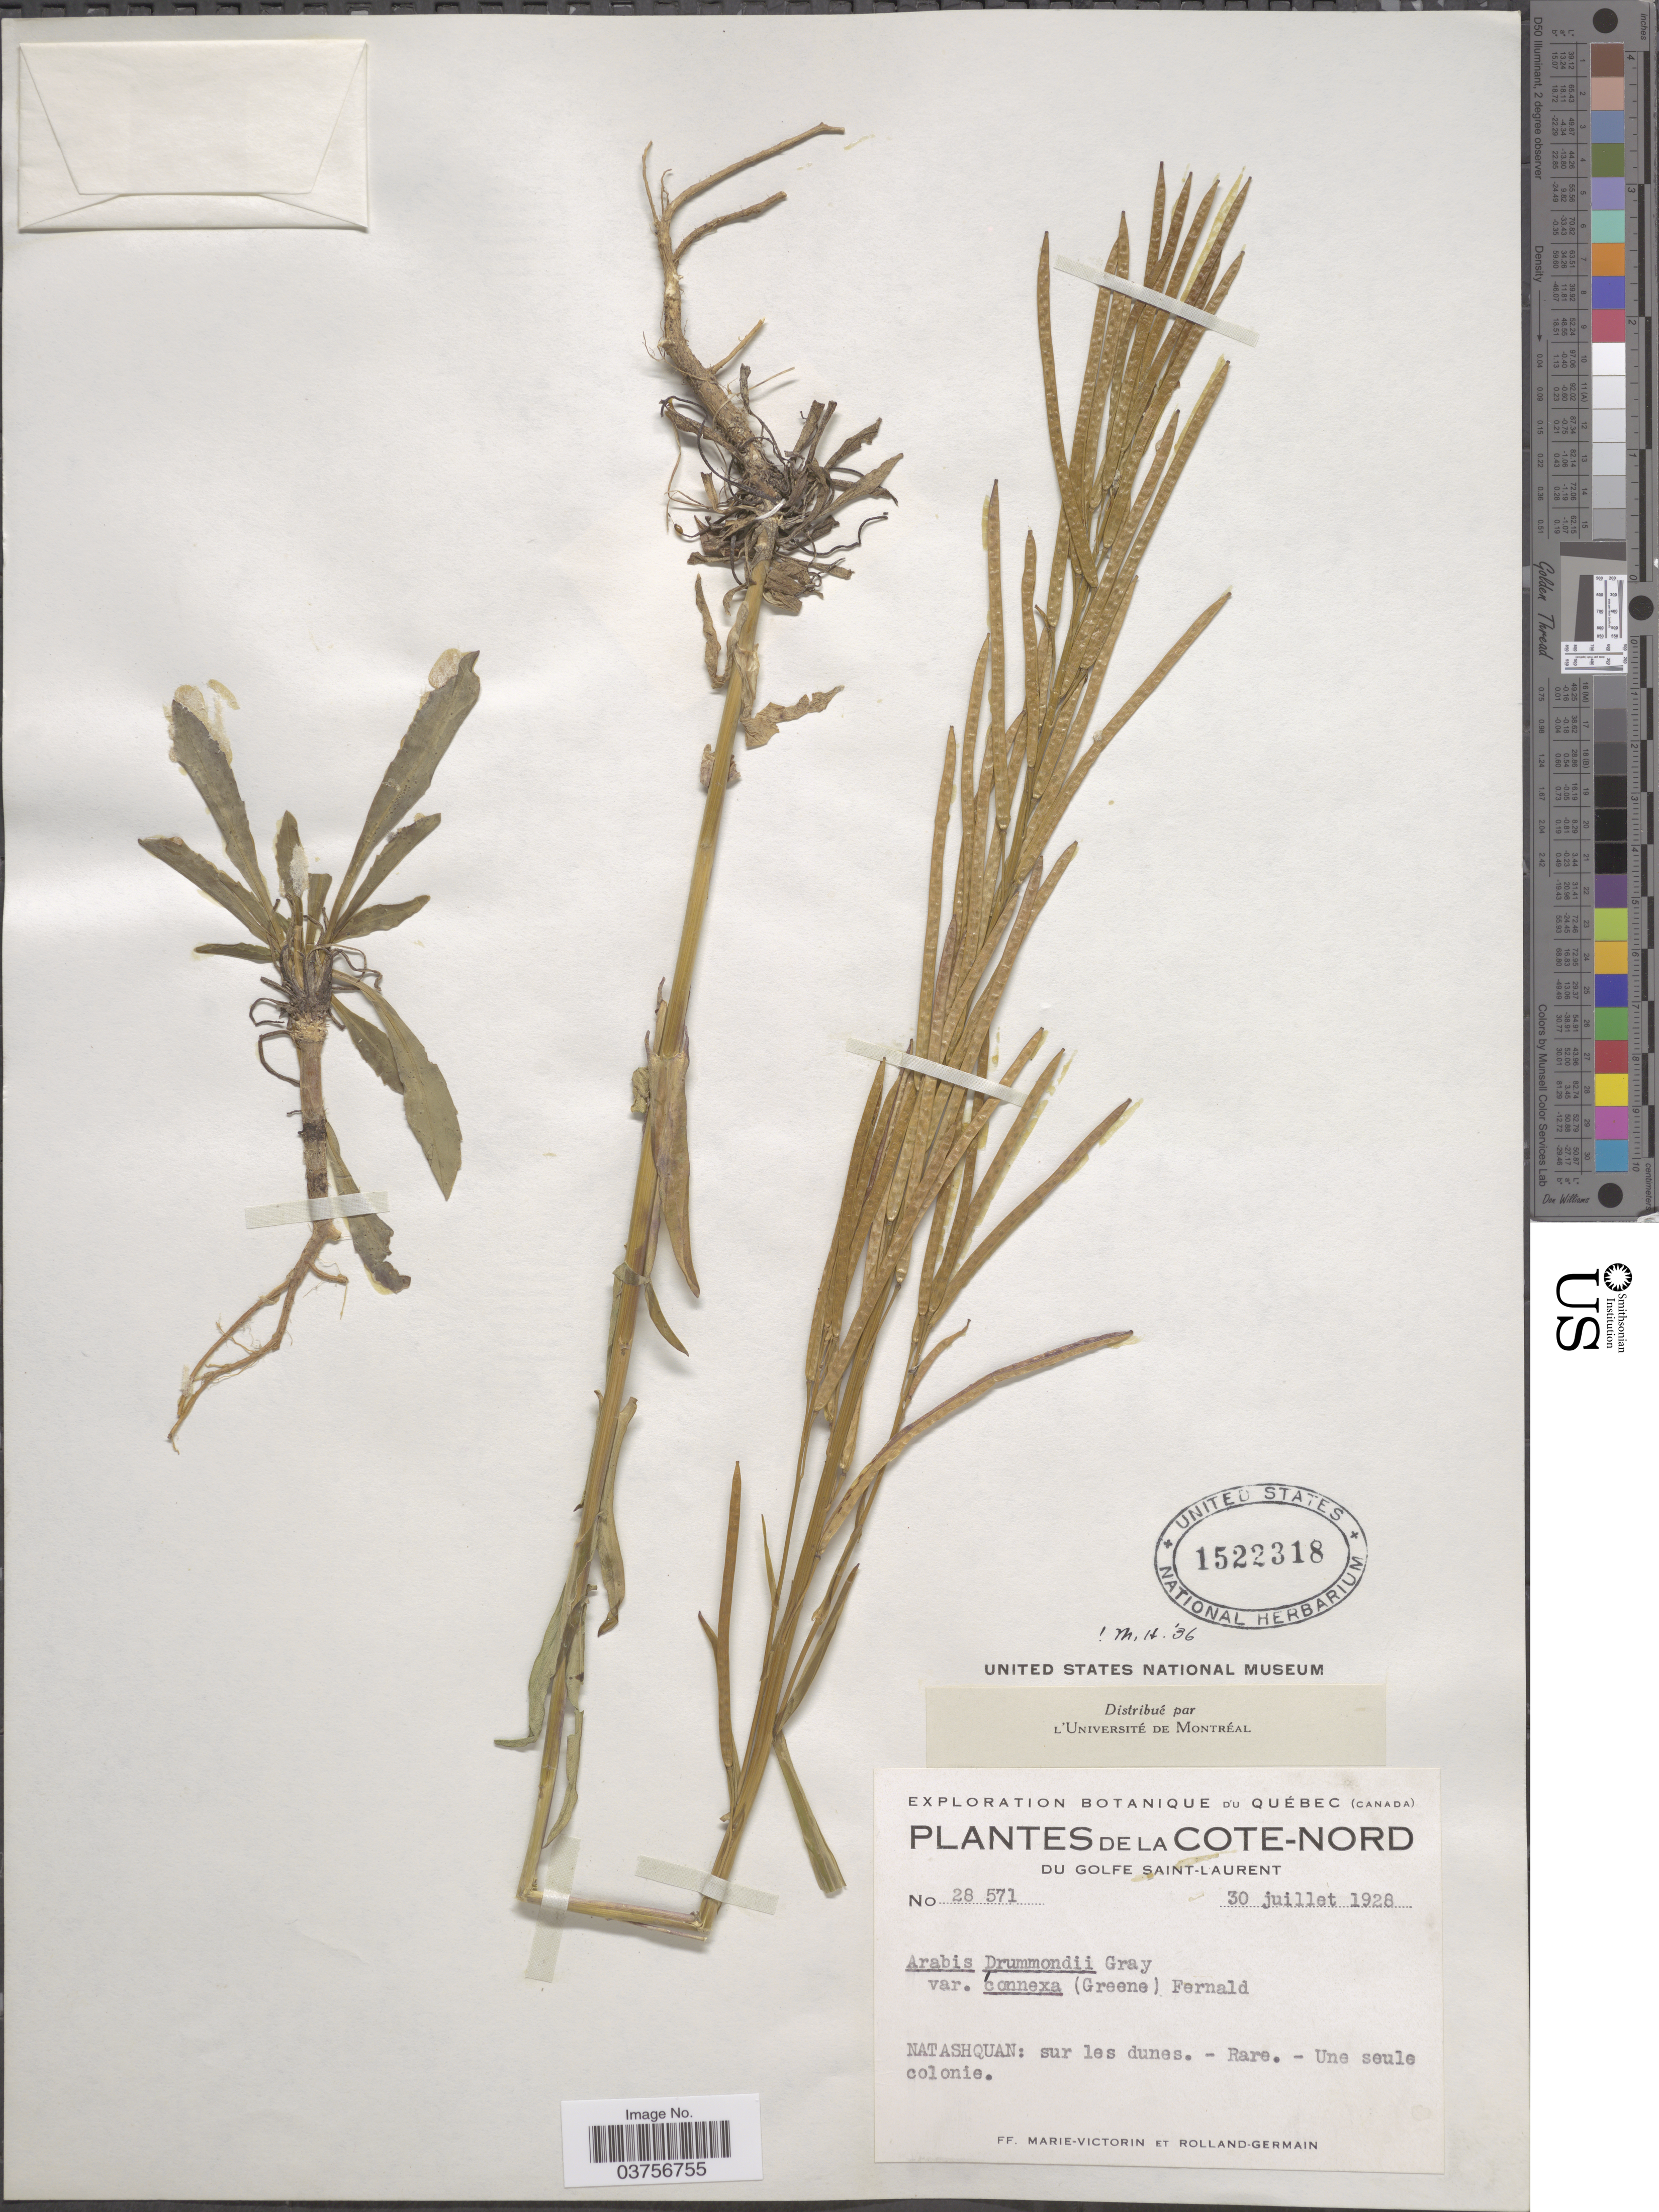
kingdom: Plantae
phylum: Tracheophyta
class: Magnoliopsida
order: Brassicales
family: Brassicaceae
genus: Arabis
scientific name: Arabis drummondii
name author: A. Gray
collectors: F. Marie-Victorin & Rolland-Germain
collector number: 28571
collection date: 1928-07-30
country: Canada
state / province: Quebec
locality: Cote-Nord. Du Golfe Saint-Laurent. Natashquan: sur les dunes.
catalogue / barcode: US 1522318